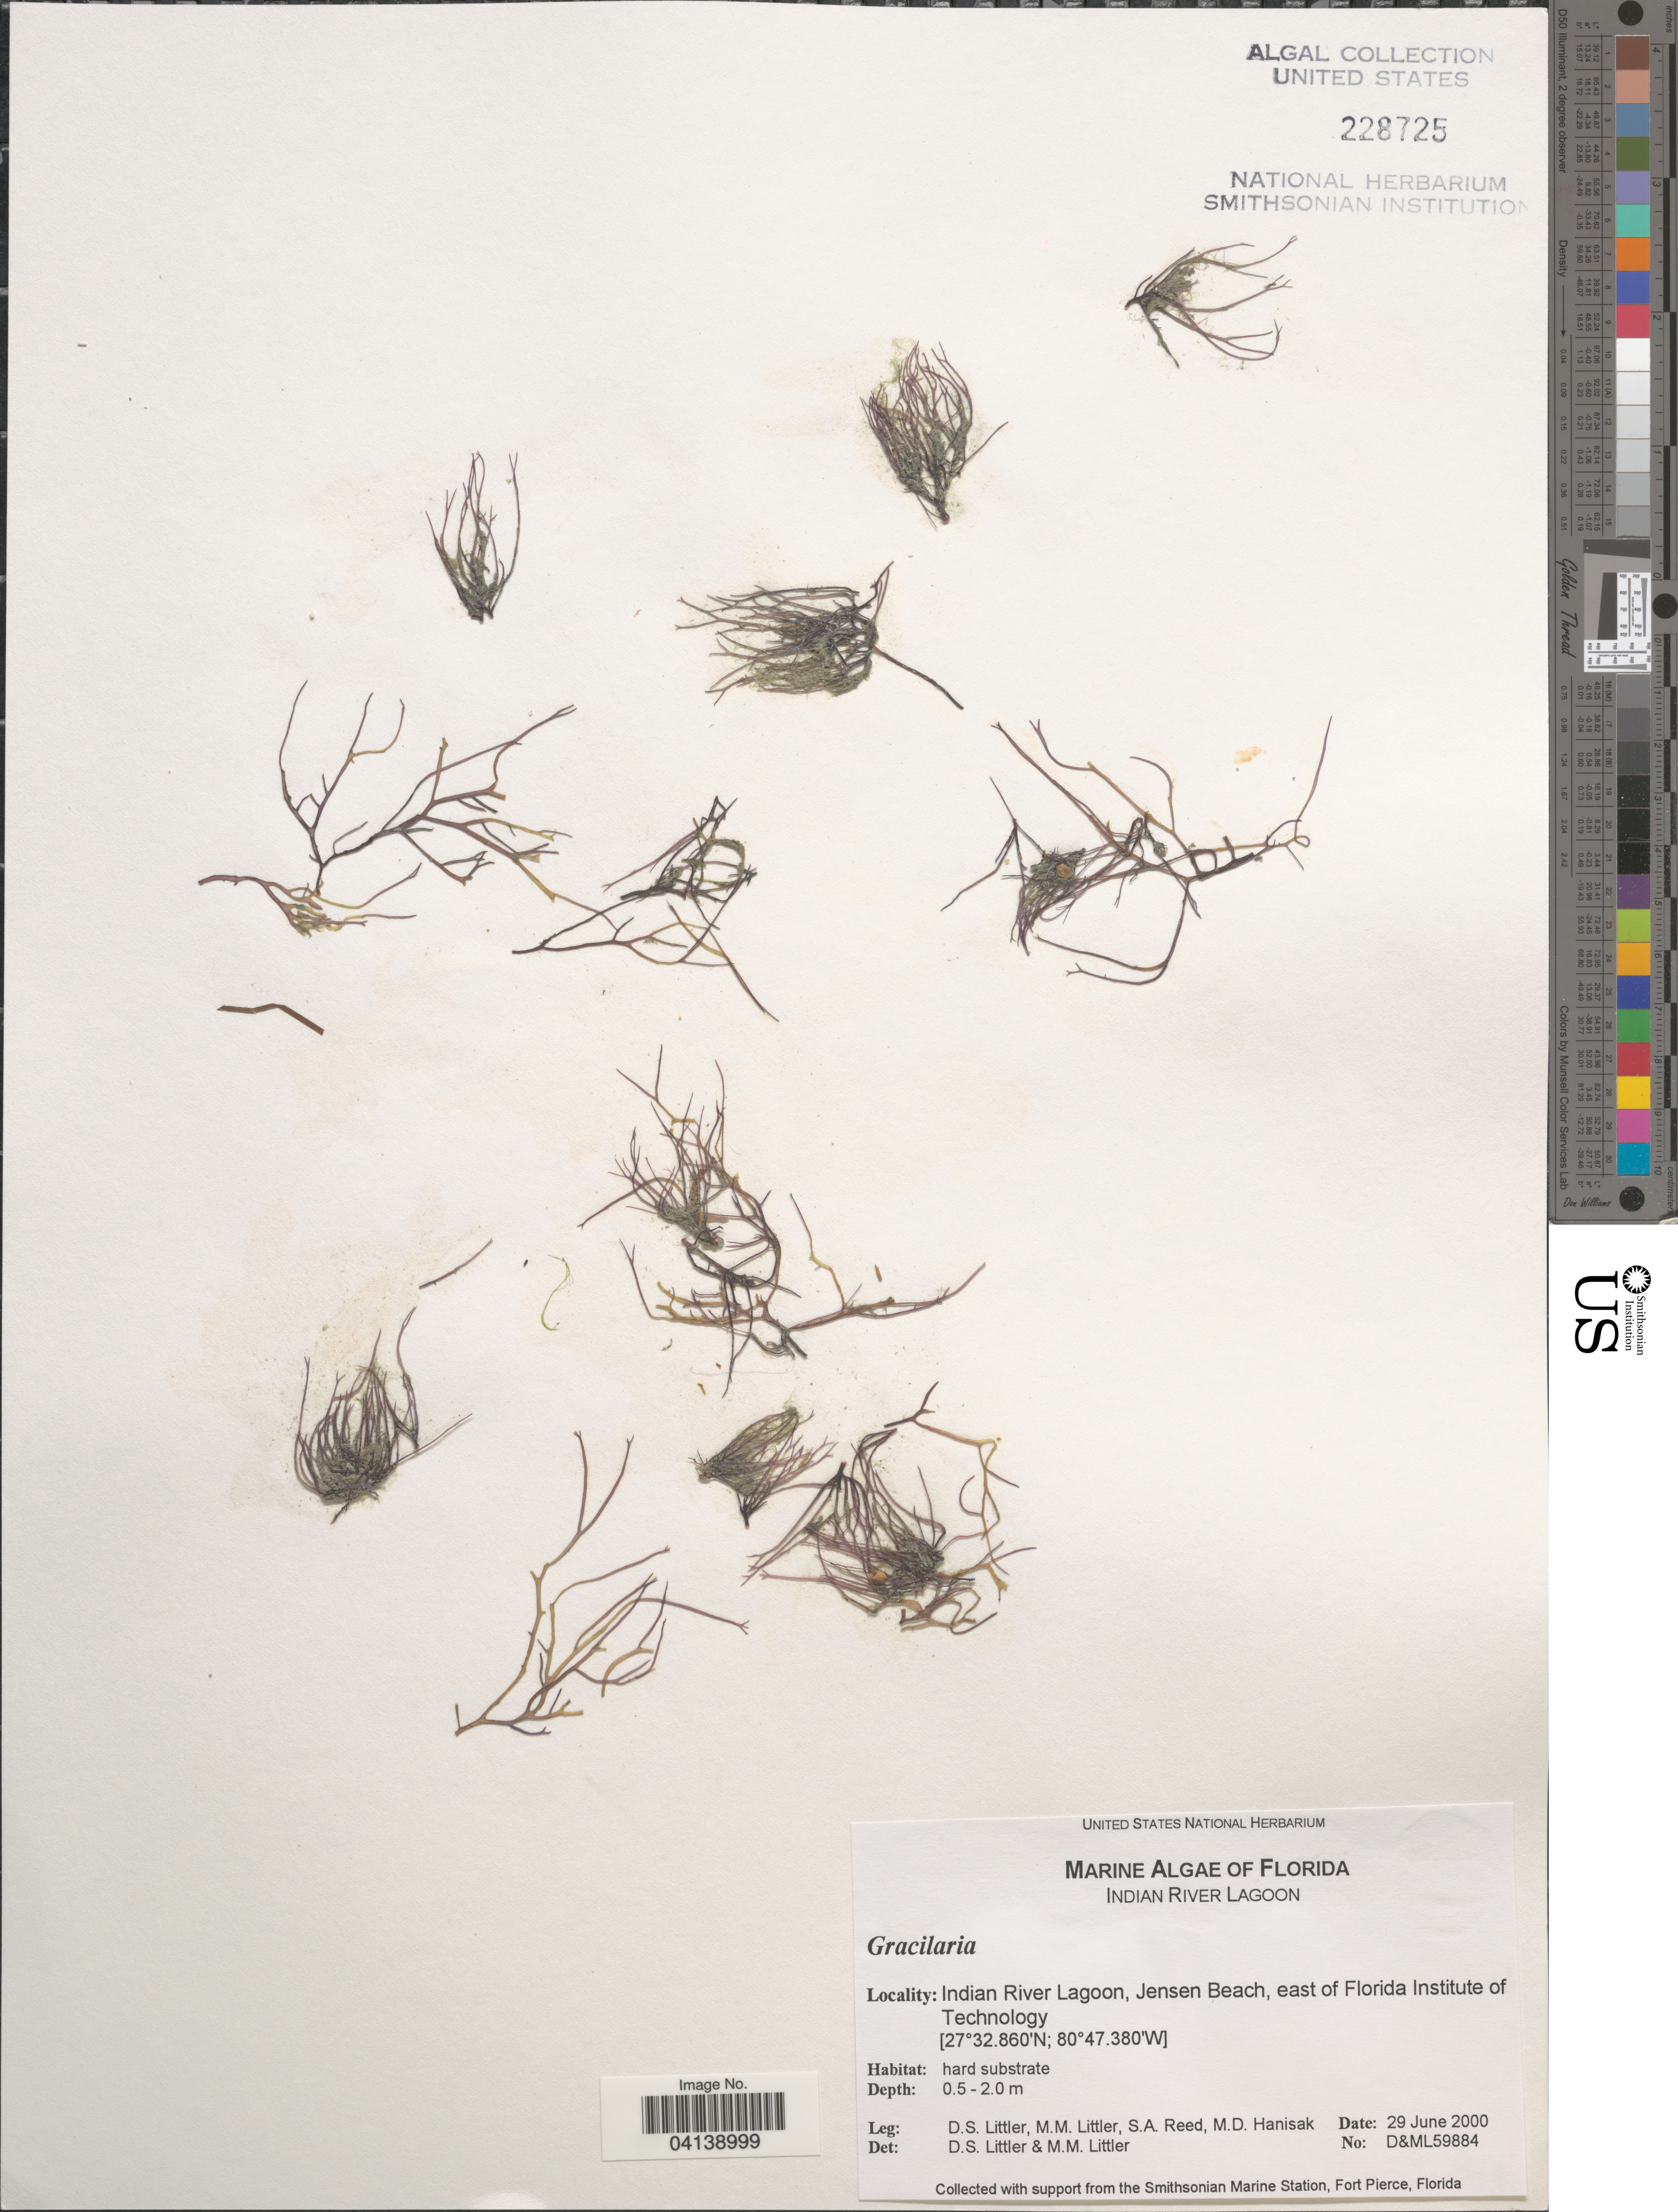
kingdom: Plantae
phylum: Rhodophyta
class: Florideophyceae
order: Gracilariales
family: Gracilariaceae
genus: Gracilaria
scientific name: Gracilaria sp.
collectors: D. S. Littler, S. Reed & M. Hanisak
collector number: D&ML59884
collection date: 2000-06-29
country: United States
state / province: Florida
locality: Indian River Lagoon, Jensen Beach, east of Florida Institute of Technology.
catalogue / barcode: US 228725